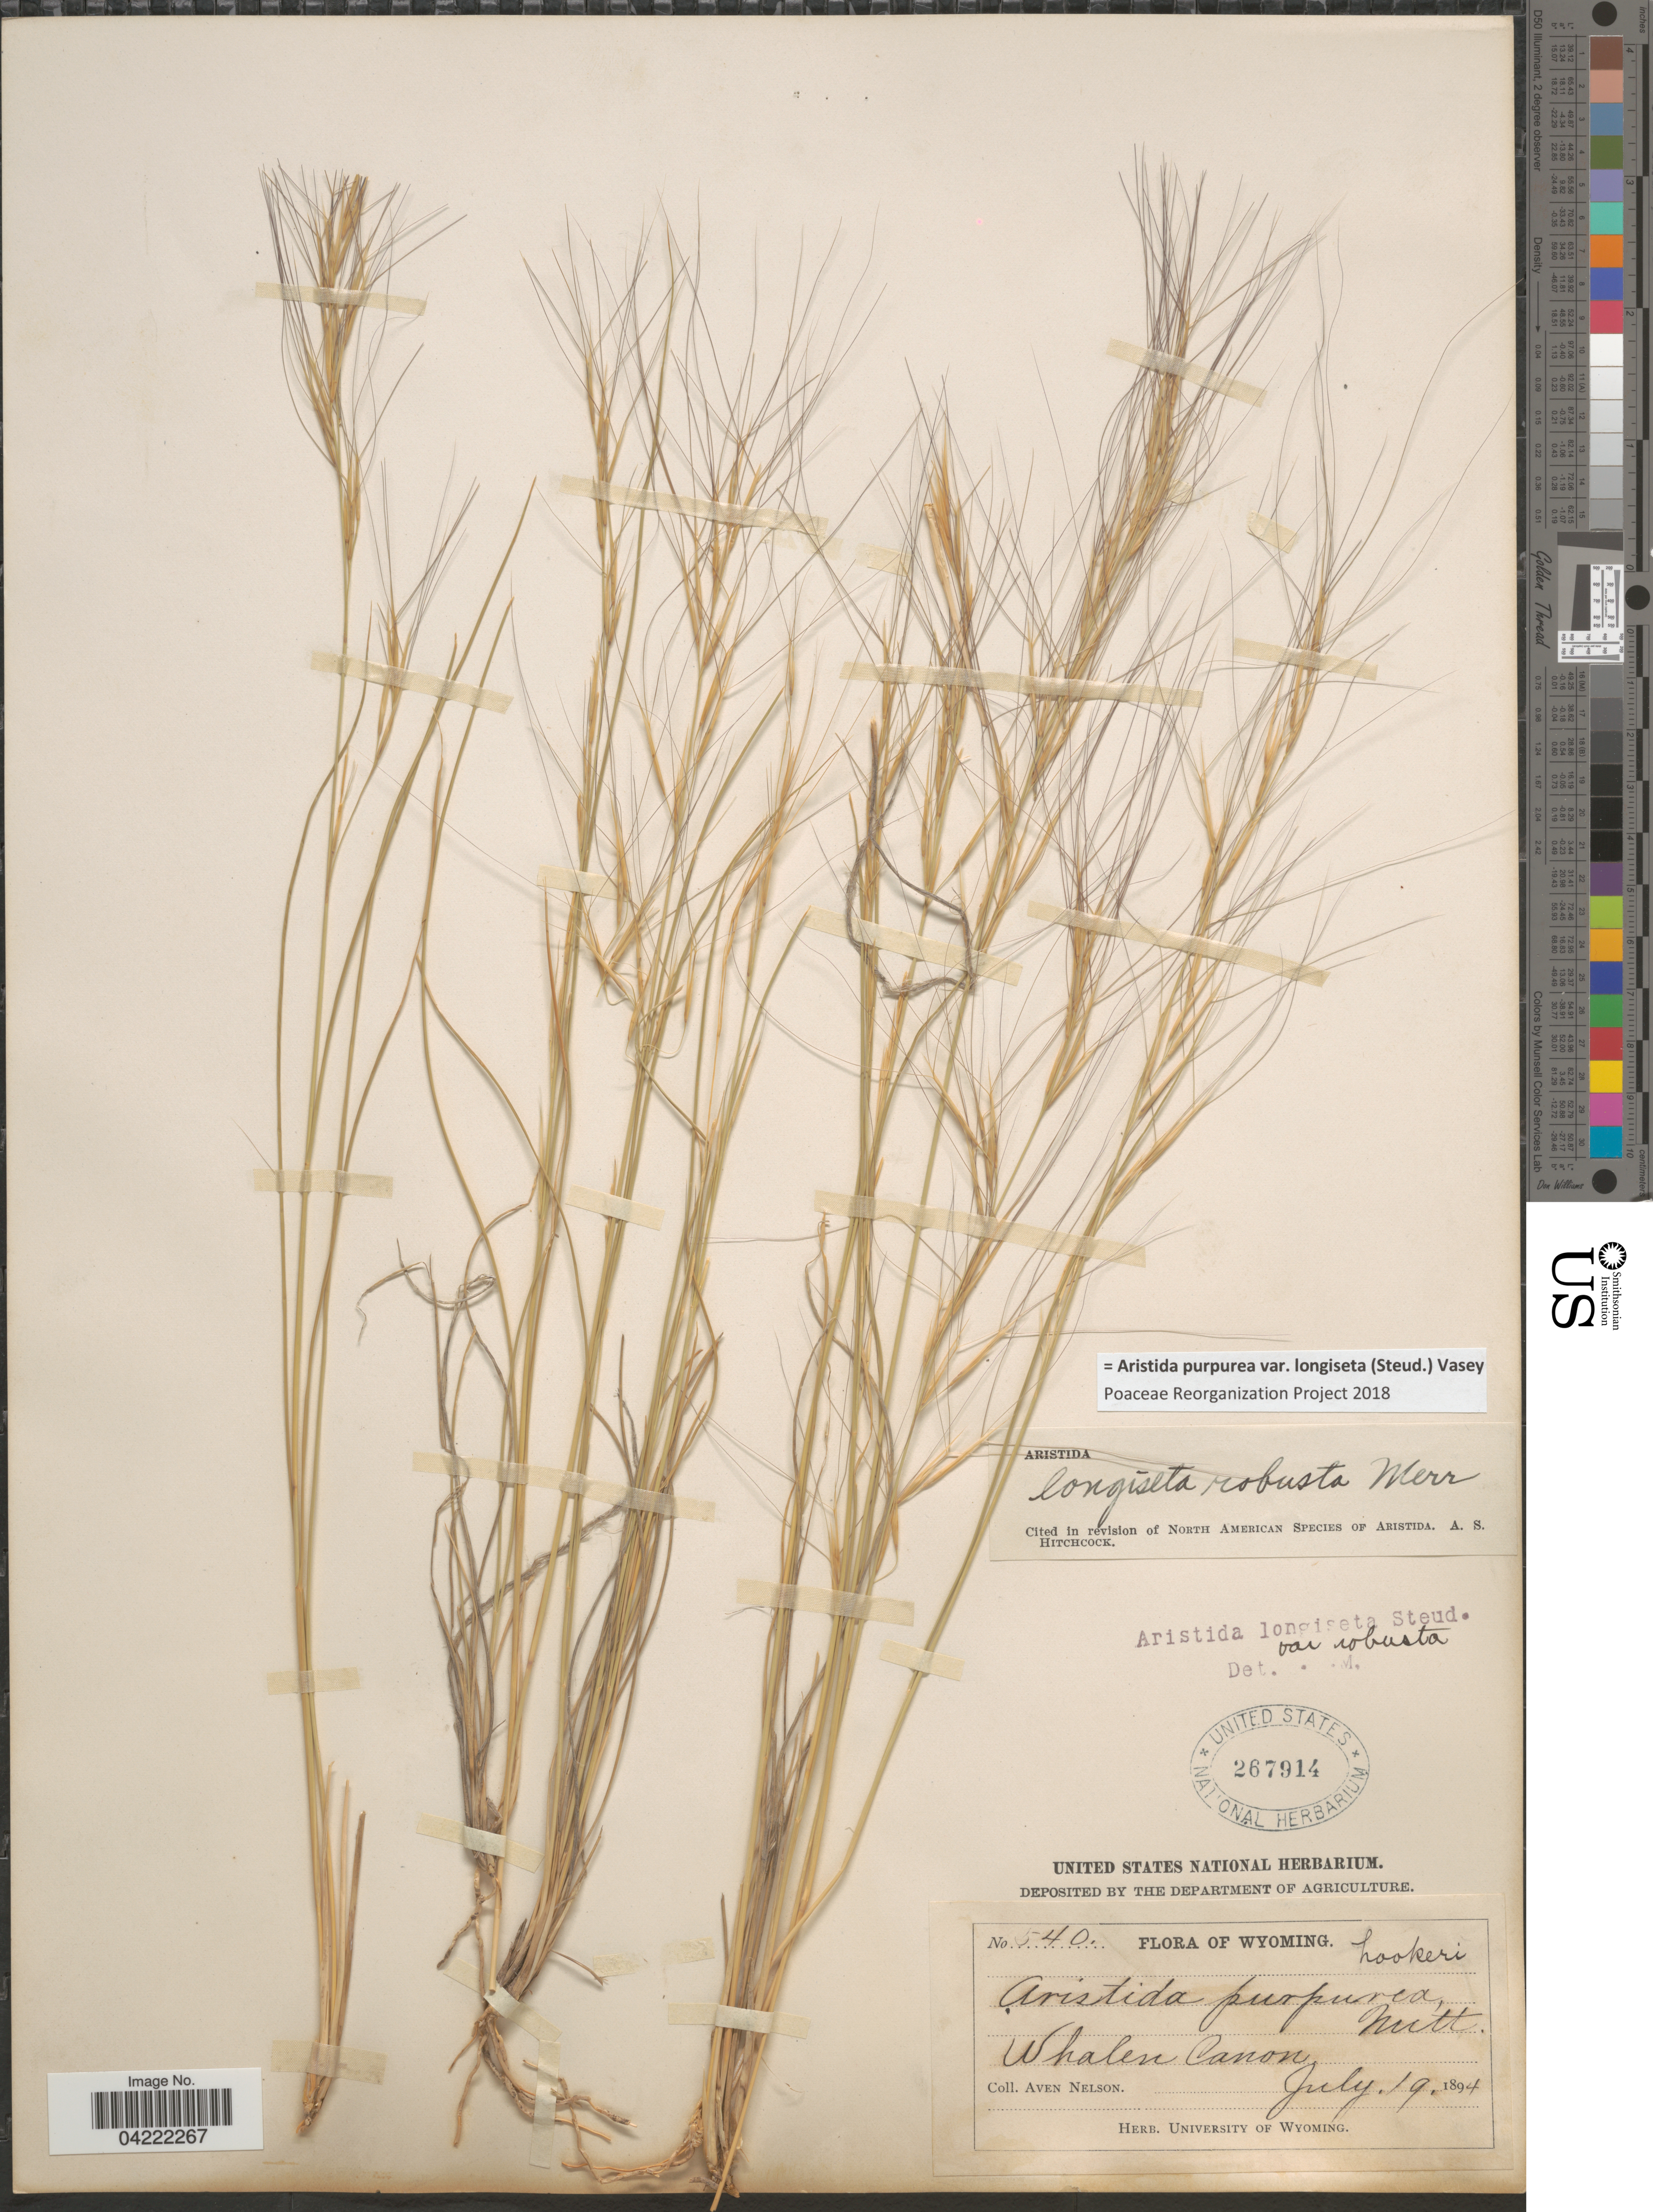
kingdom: Plantae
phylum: Tracheophyta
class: Liliopsida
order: Poales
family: Poaceae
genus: Aristida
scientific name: Aristida purpurea var. longiseta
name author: (Steud.) Vasey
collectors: A. Nelson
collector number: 540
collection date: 1894-07-19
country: United States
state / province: Wyoming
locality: Whalen Canon.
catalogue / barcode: US 267914